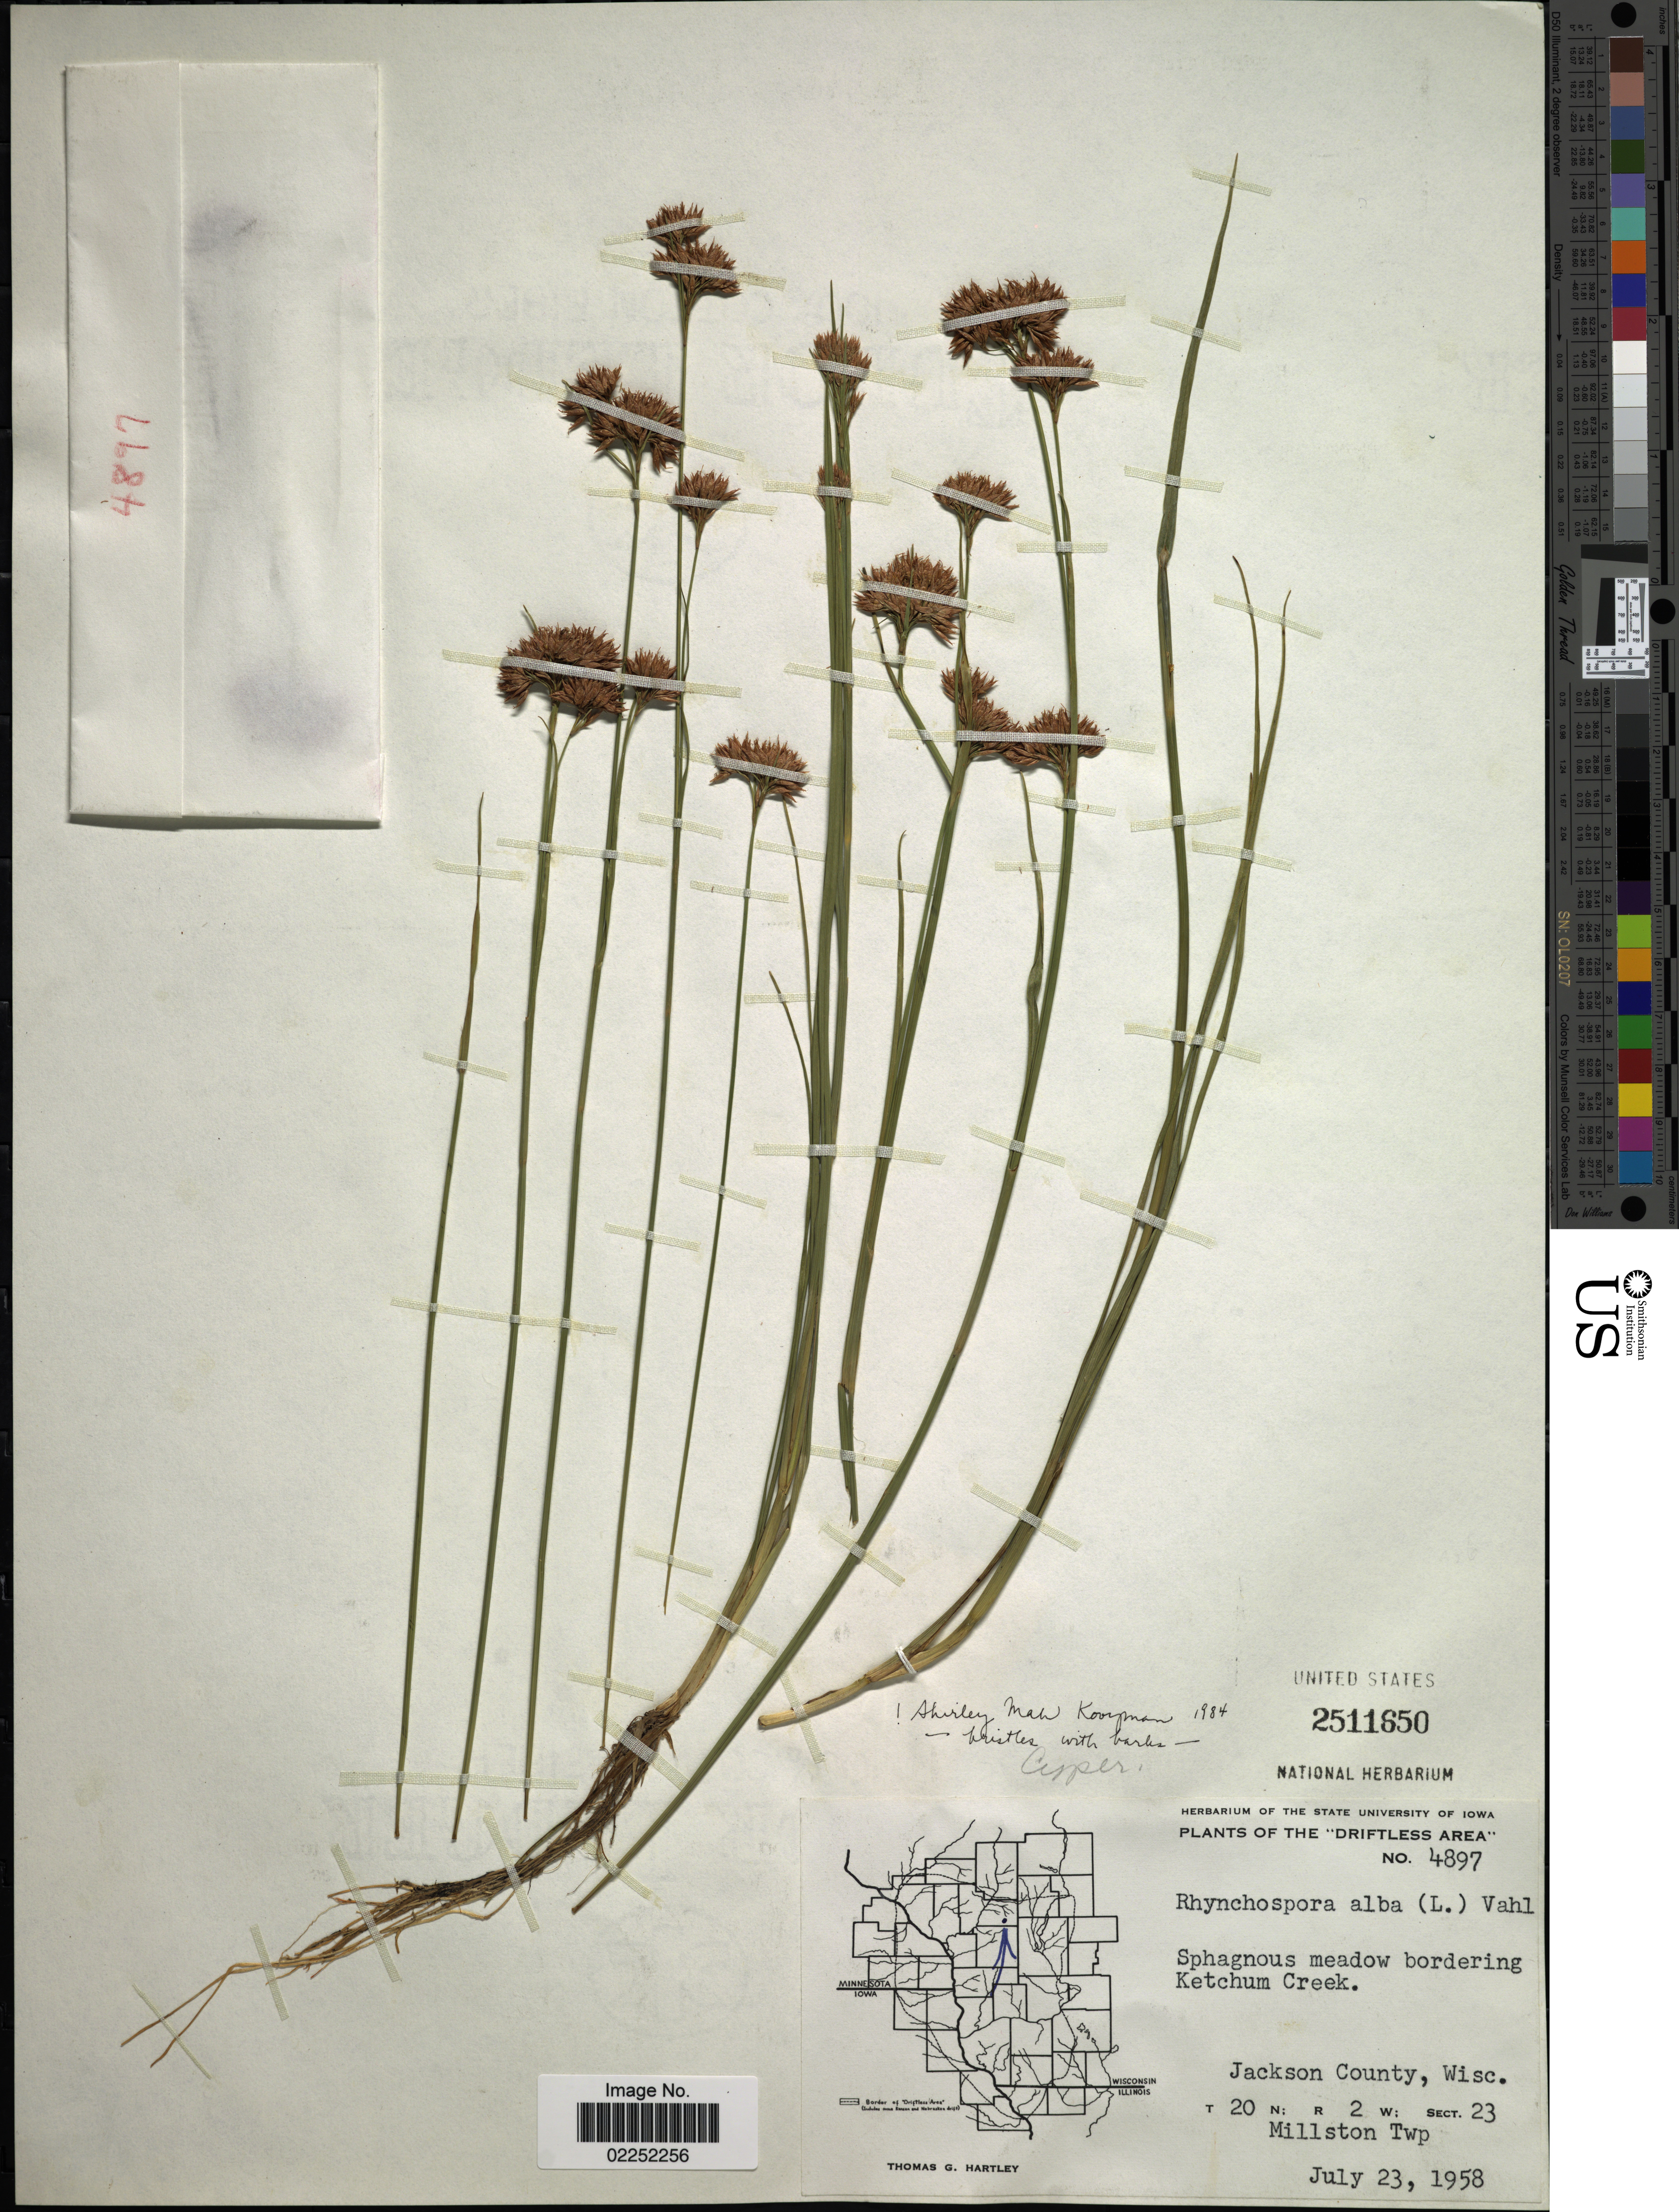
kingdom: Plantae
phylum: Tracheophyta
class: Liliopsida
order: Poales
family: Cyperaceae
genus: Rhynchospora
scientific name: Rhynchospora alba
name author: (L.) Vahl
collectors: T. G. Hartley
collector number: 4897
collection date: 1958-07-23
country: United States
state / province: Wisconsin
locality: The 'Driftless Area', Sphagnous meadow bordering Ketchum Creek, Jackson County, T 0 N; R 2 W; Sect. 23 Millston Twp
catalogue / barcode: US 2511650